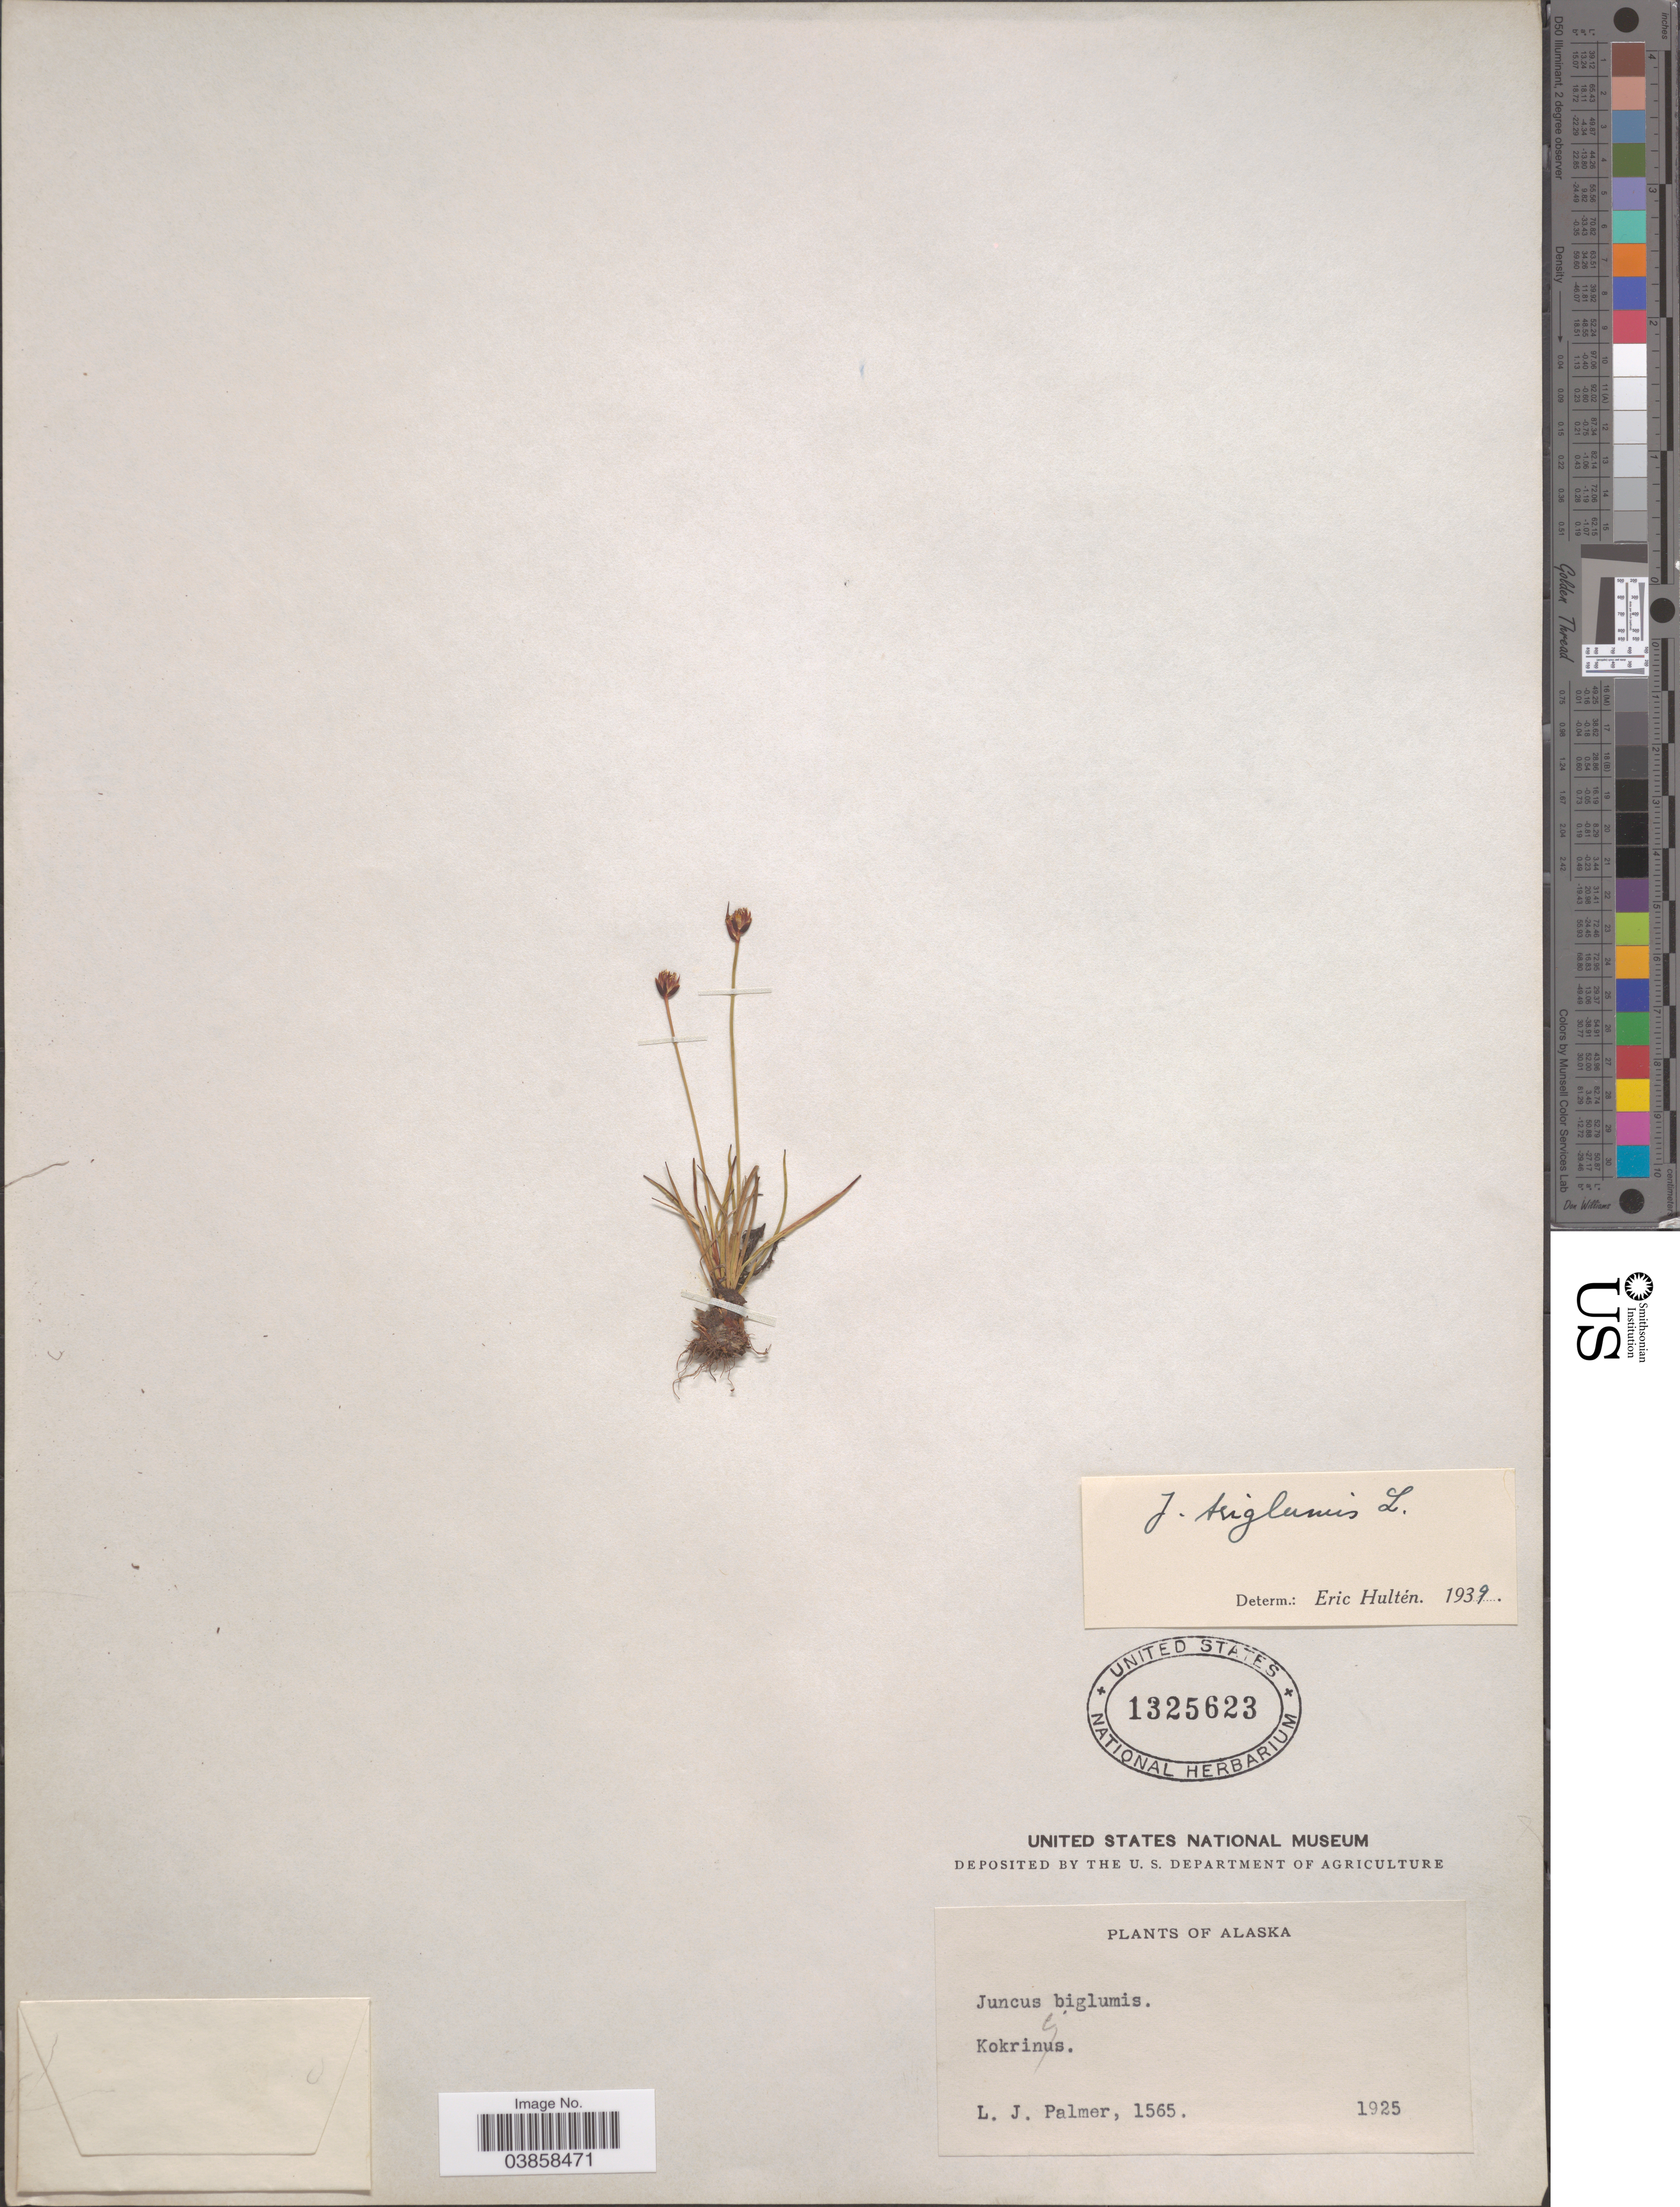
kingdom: Plantae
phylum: Tracheophyta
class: Liliopsida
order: Poales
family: Juncaceae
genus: Juncus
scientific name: Juncus triglumis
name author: L.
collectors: L. J. Palmer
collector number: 1565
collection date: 1925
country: United States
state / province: Alaska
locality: Kokrinus.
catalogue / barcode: US 1325623